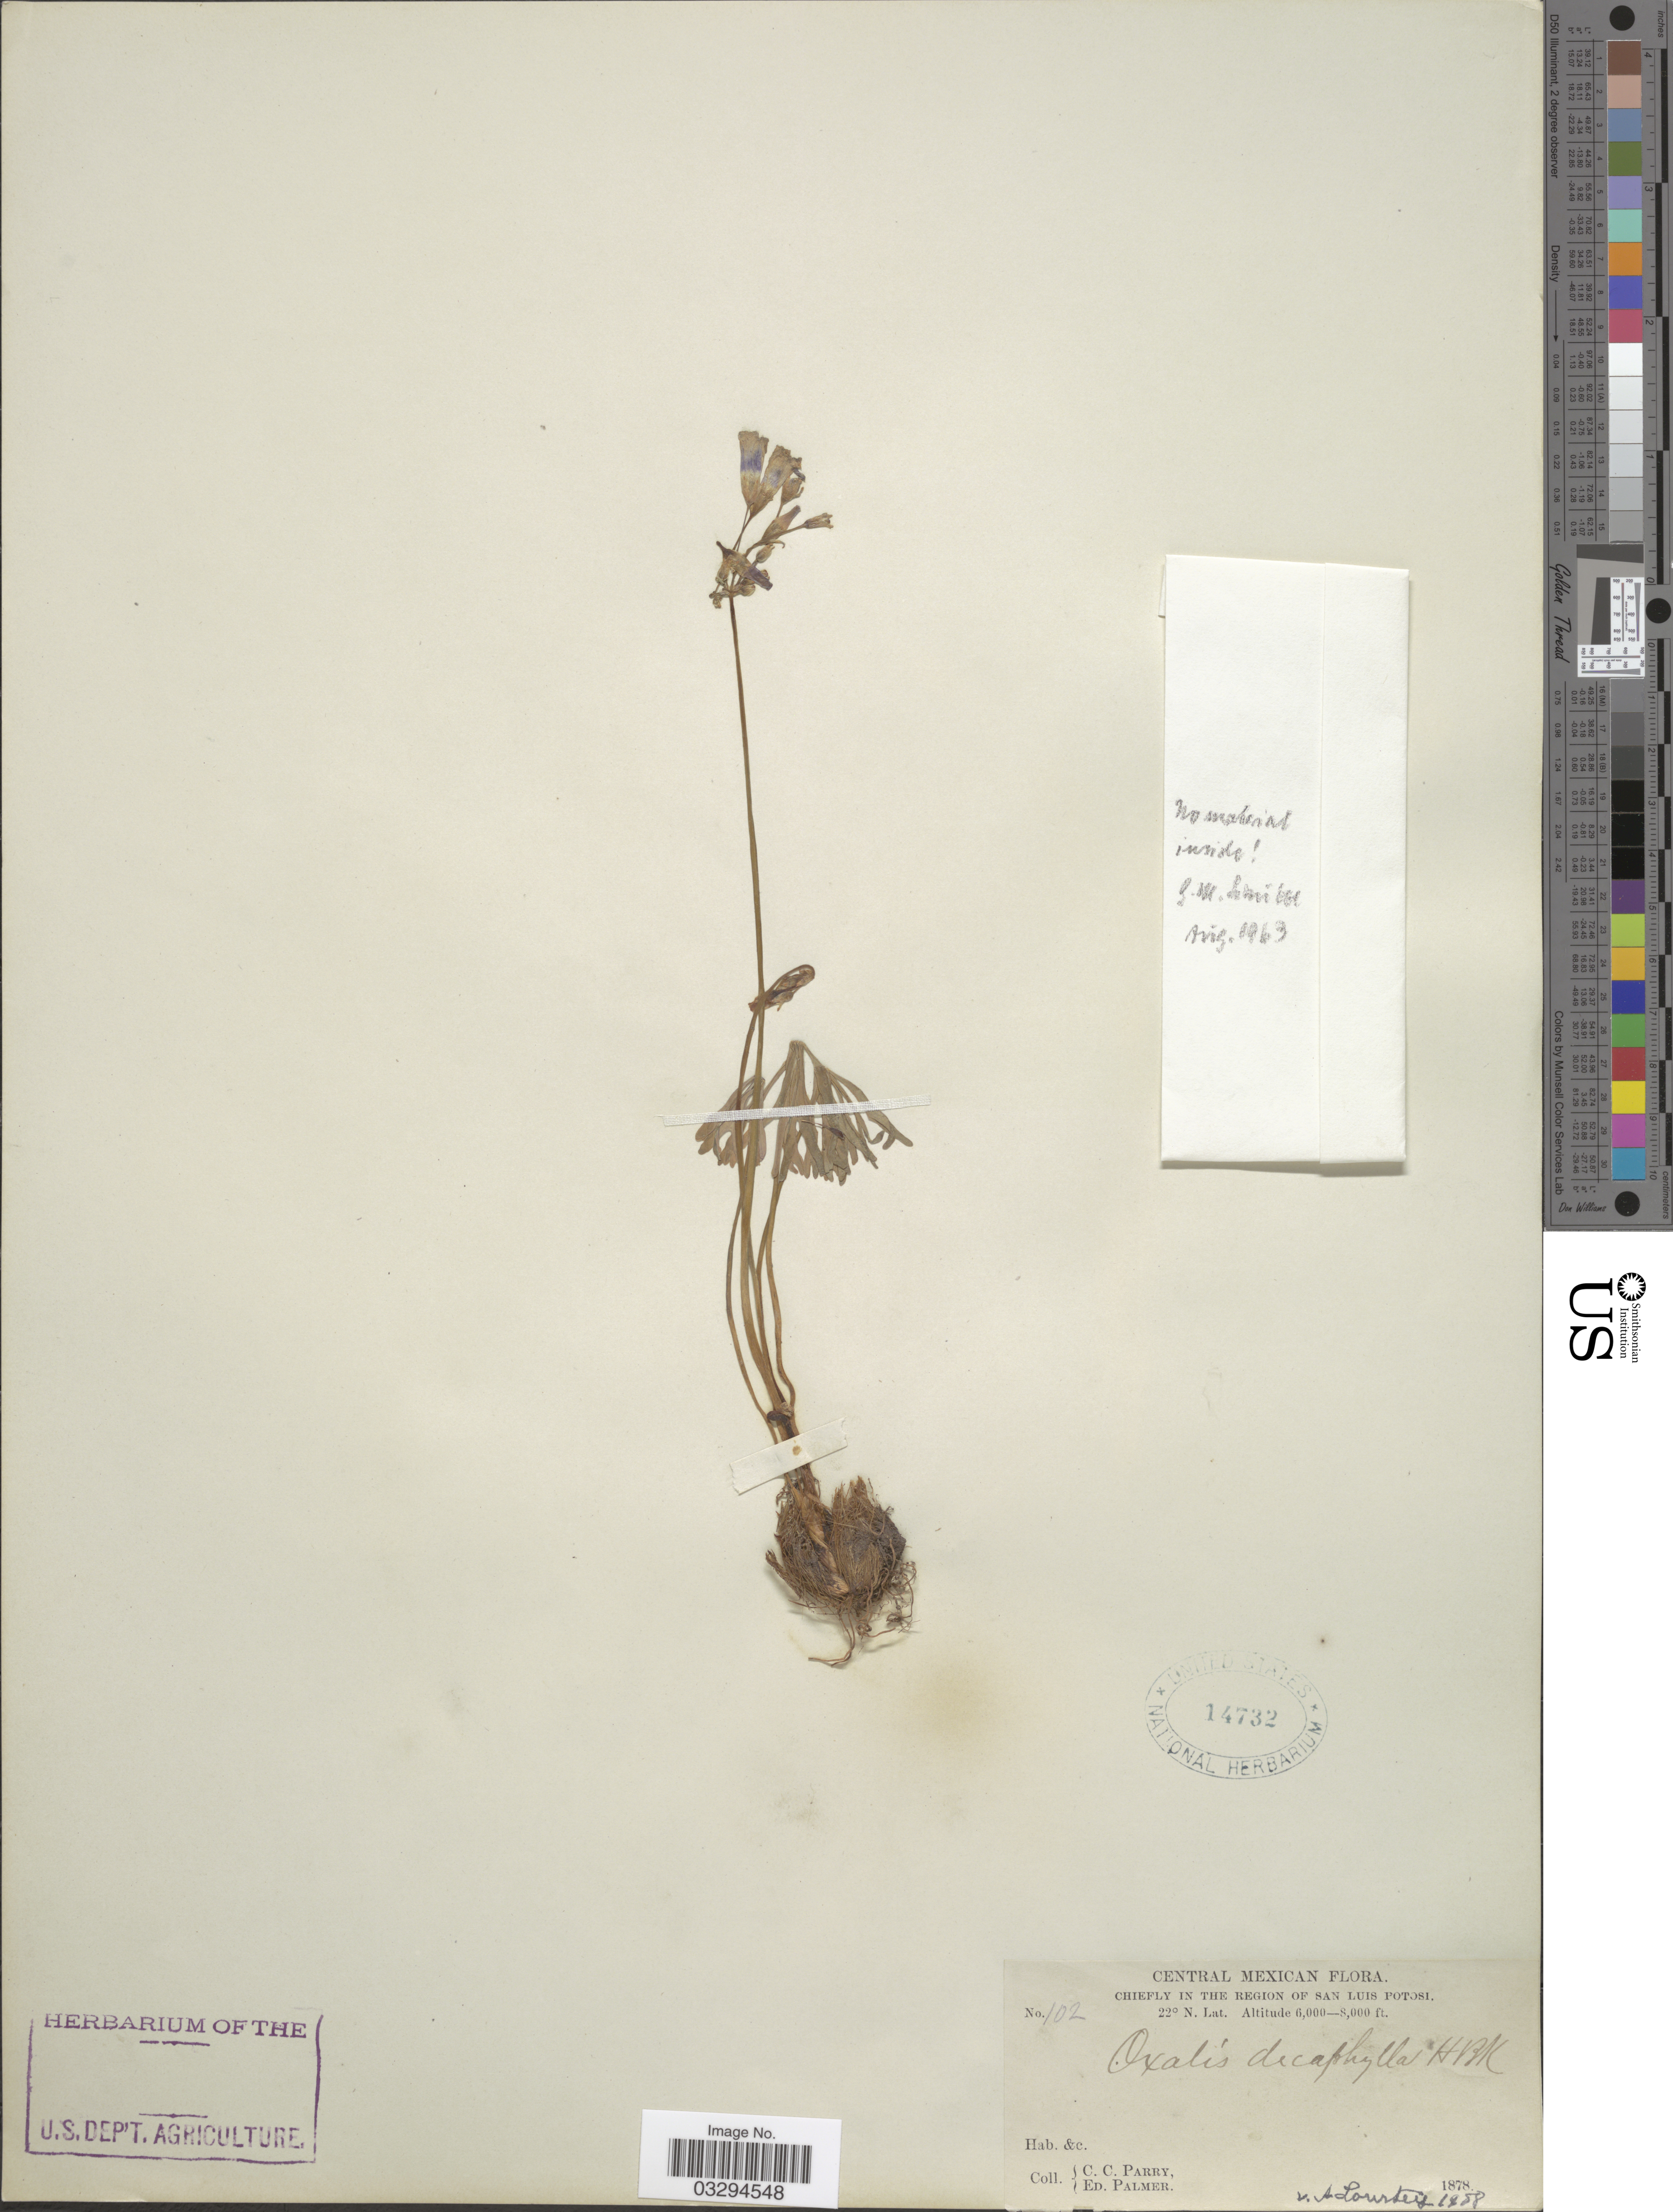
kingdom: Plantae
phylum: Tracheophyta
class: Magnoliopsida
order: Oxalidales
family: Oxalidaceae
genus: Oxalis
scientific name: Oxalis decaphylla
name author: Kunth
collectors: C. C. Parry & E. Palmer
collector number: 102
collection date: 1878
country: Mexico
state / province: San Luis Potosí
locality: In the Region of San Luis Potosi.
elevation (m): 1829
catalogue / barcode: US 14732